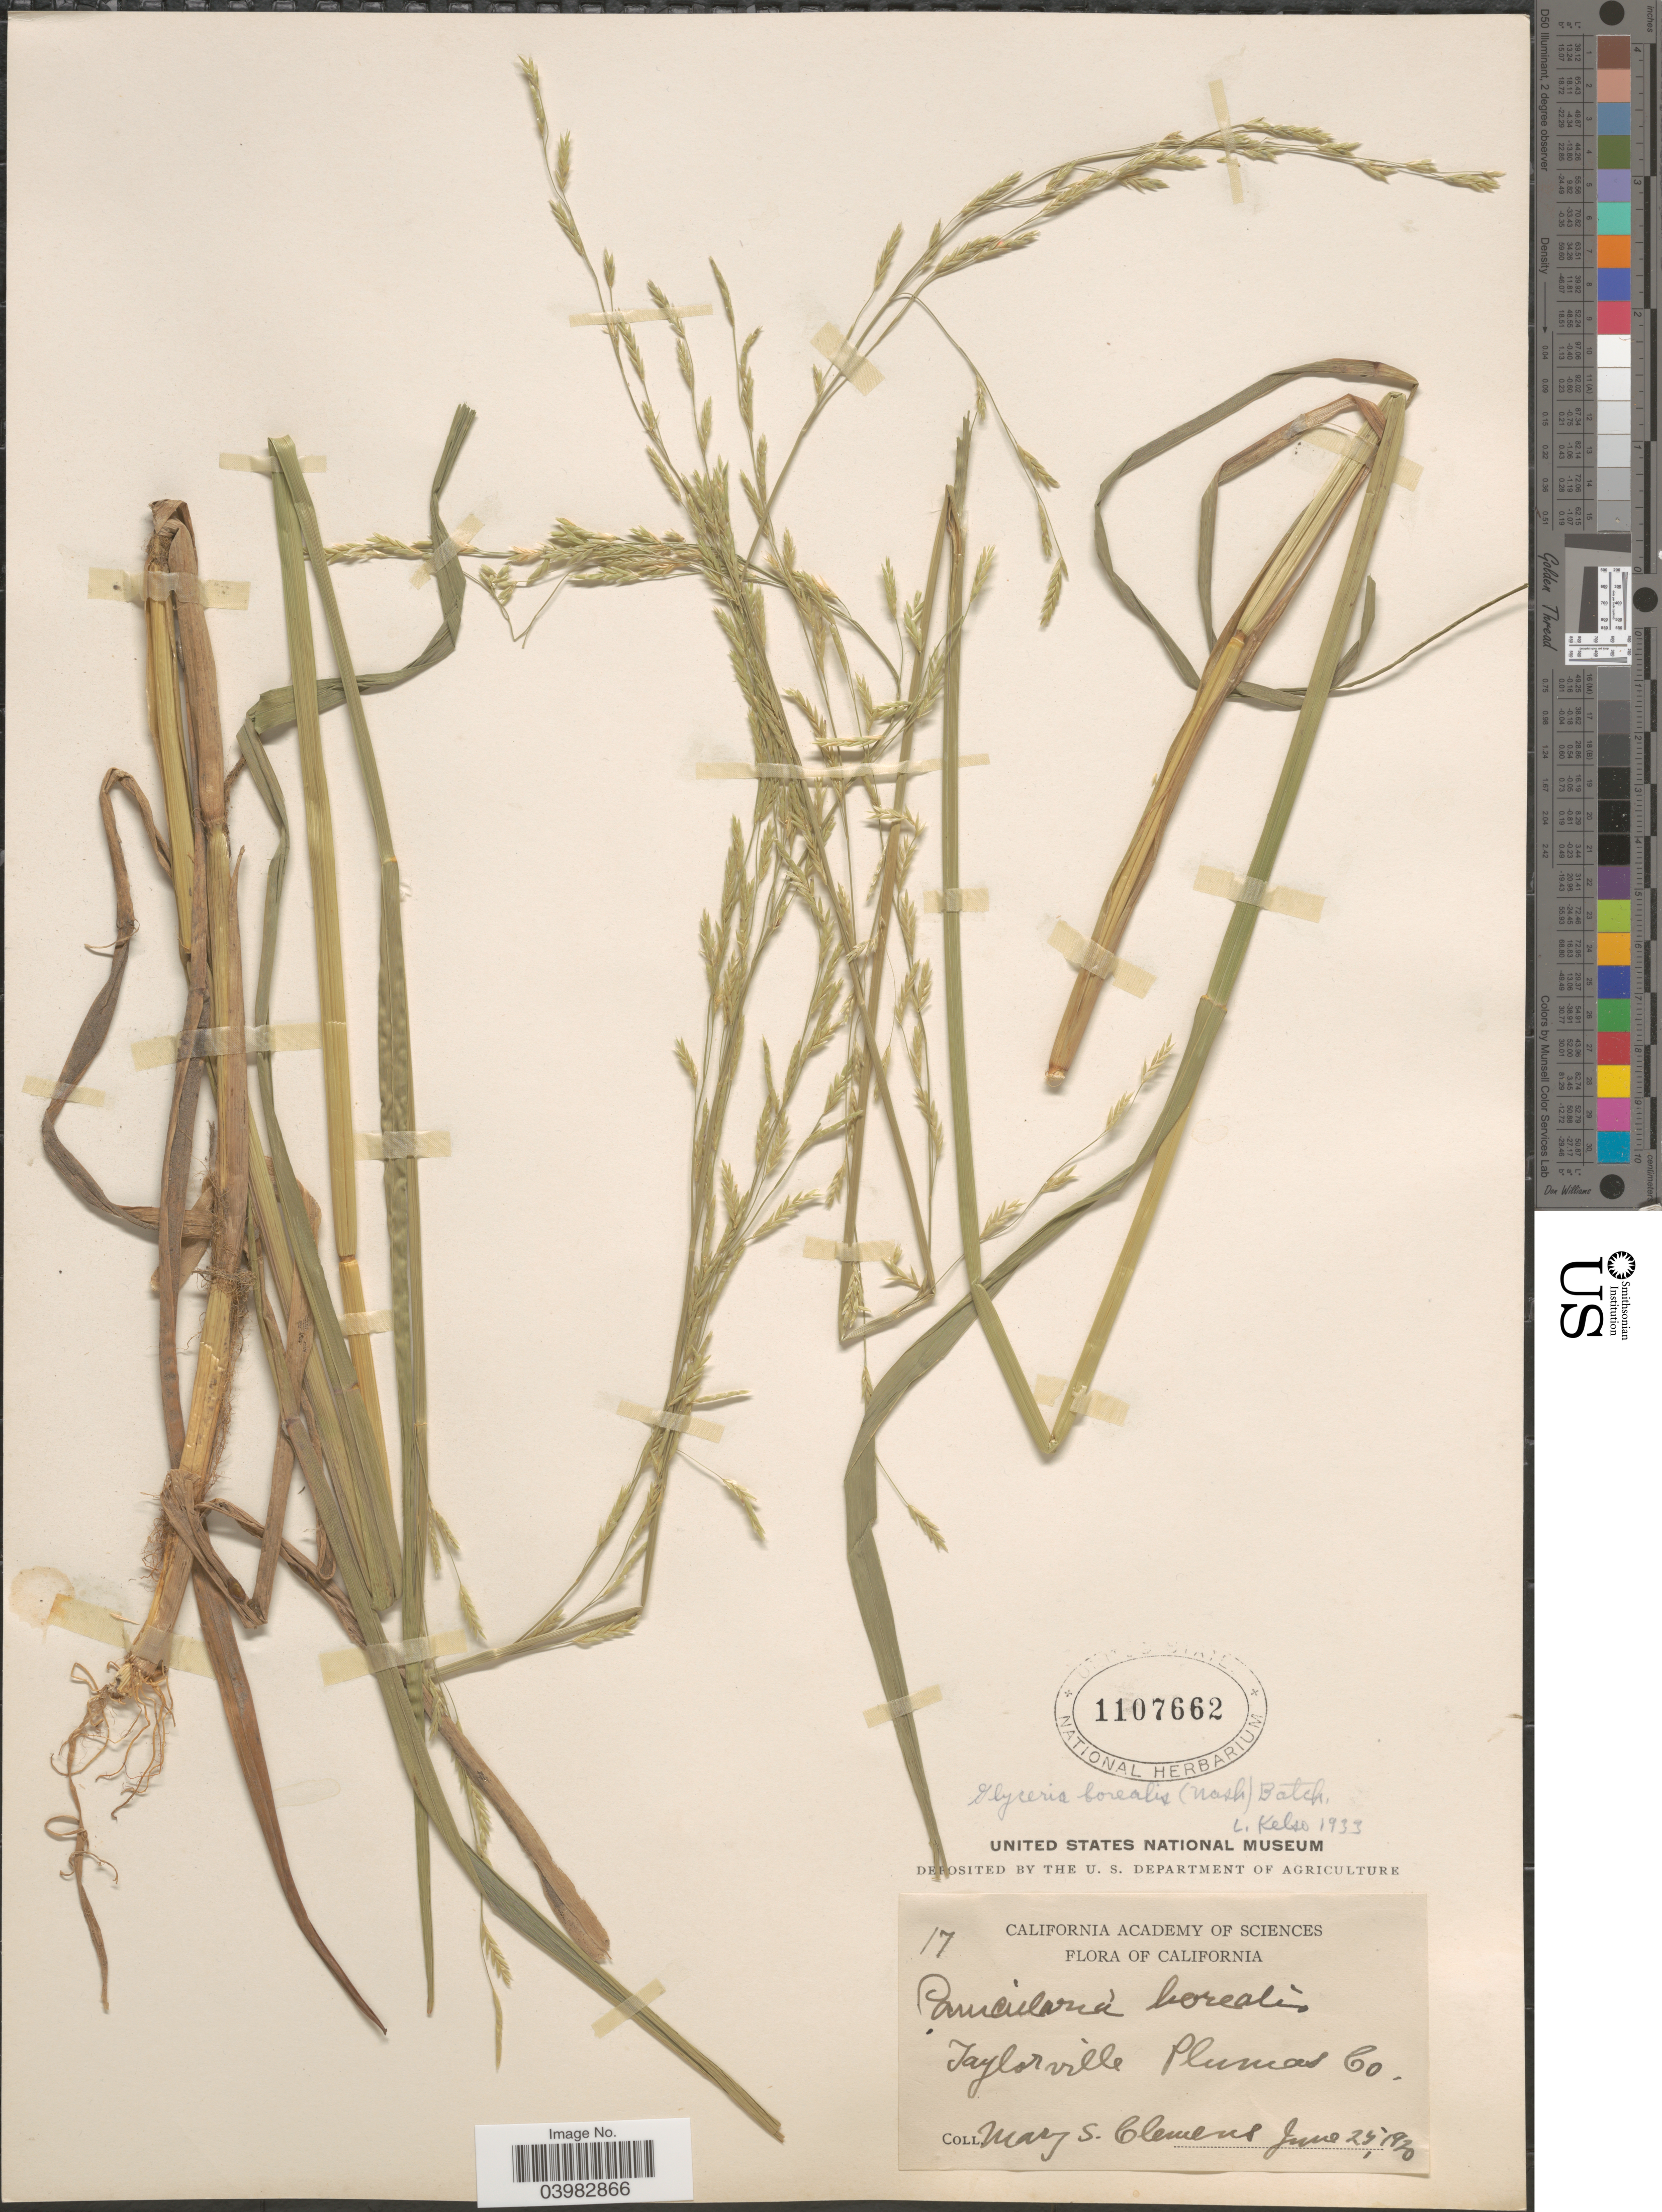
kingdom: Plantae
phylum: Tracheophyta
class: Liliopsida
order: Poales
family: Poaceae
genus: Glyceria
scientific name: Glyceria borealis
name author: (Nash) Batchelder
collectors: M. S. Clemens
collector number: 17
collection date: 1920-06-25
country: United States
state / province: California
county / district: Plumas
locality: Taylorville, Plumas Co.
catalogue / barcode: US 1107662